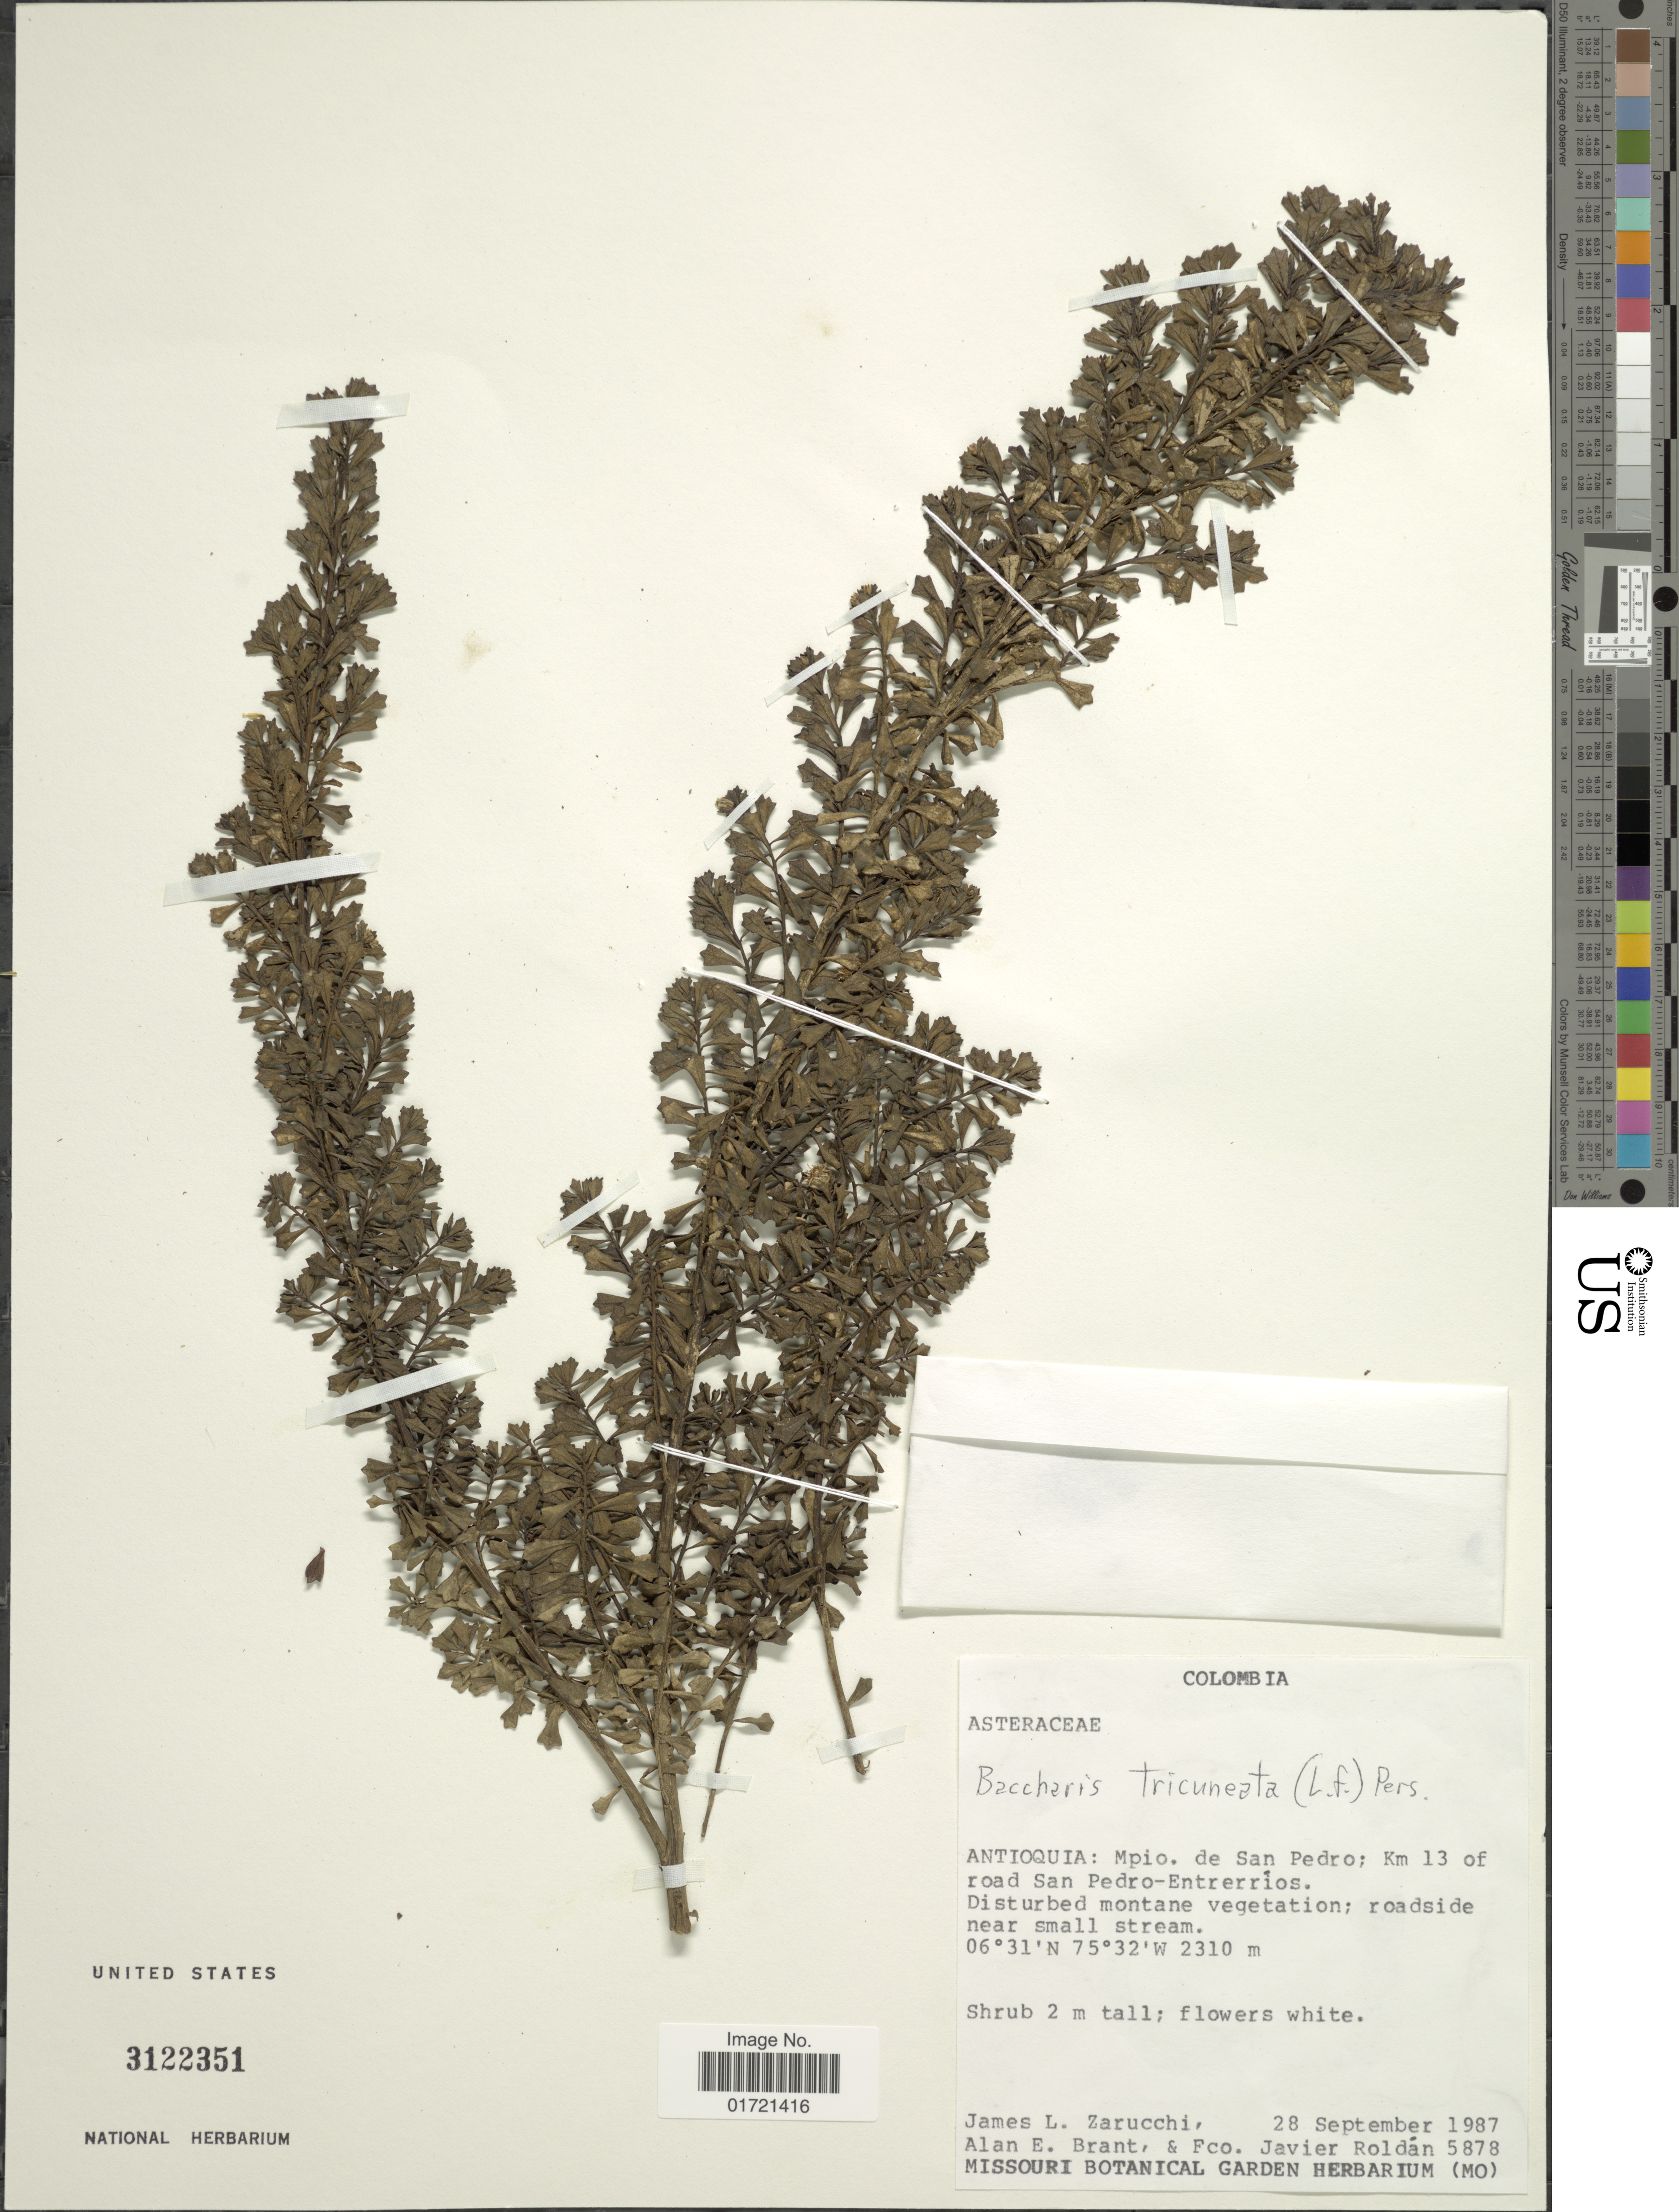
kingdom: Plantae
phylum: Tracheophyta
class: Magnoliopsida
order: Asterales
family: Asteraceae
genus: Baccharis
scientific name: Baccharis tricuneata var. paramorum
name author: Cuatrec.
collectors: J. L. Zarucchi, A. Brant & F. J. Roldán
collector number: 5878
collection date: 1987-09-28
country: Colombia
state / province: Antioquia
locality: Antioquia: Mpio. de San Pedro; Km 13 of road San Pedro-Entrerríos.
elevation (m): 2310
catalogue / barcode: US 3122351